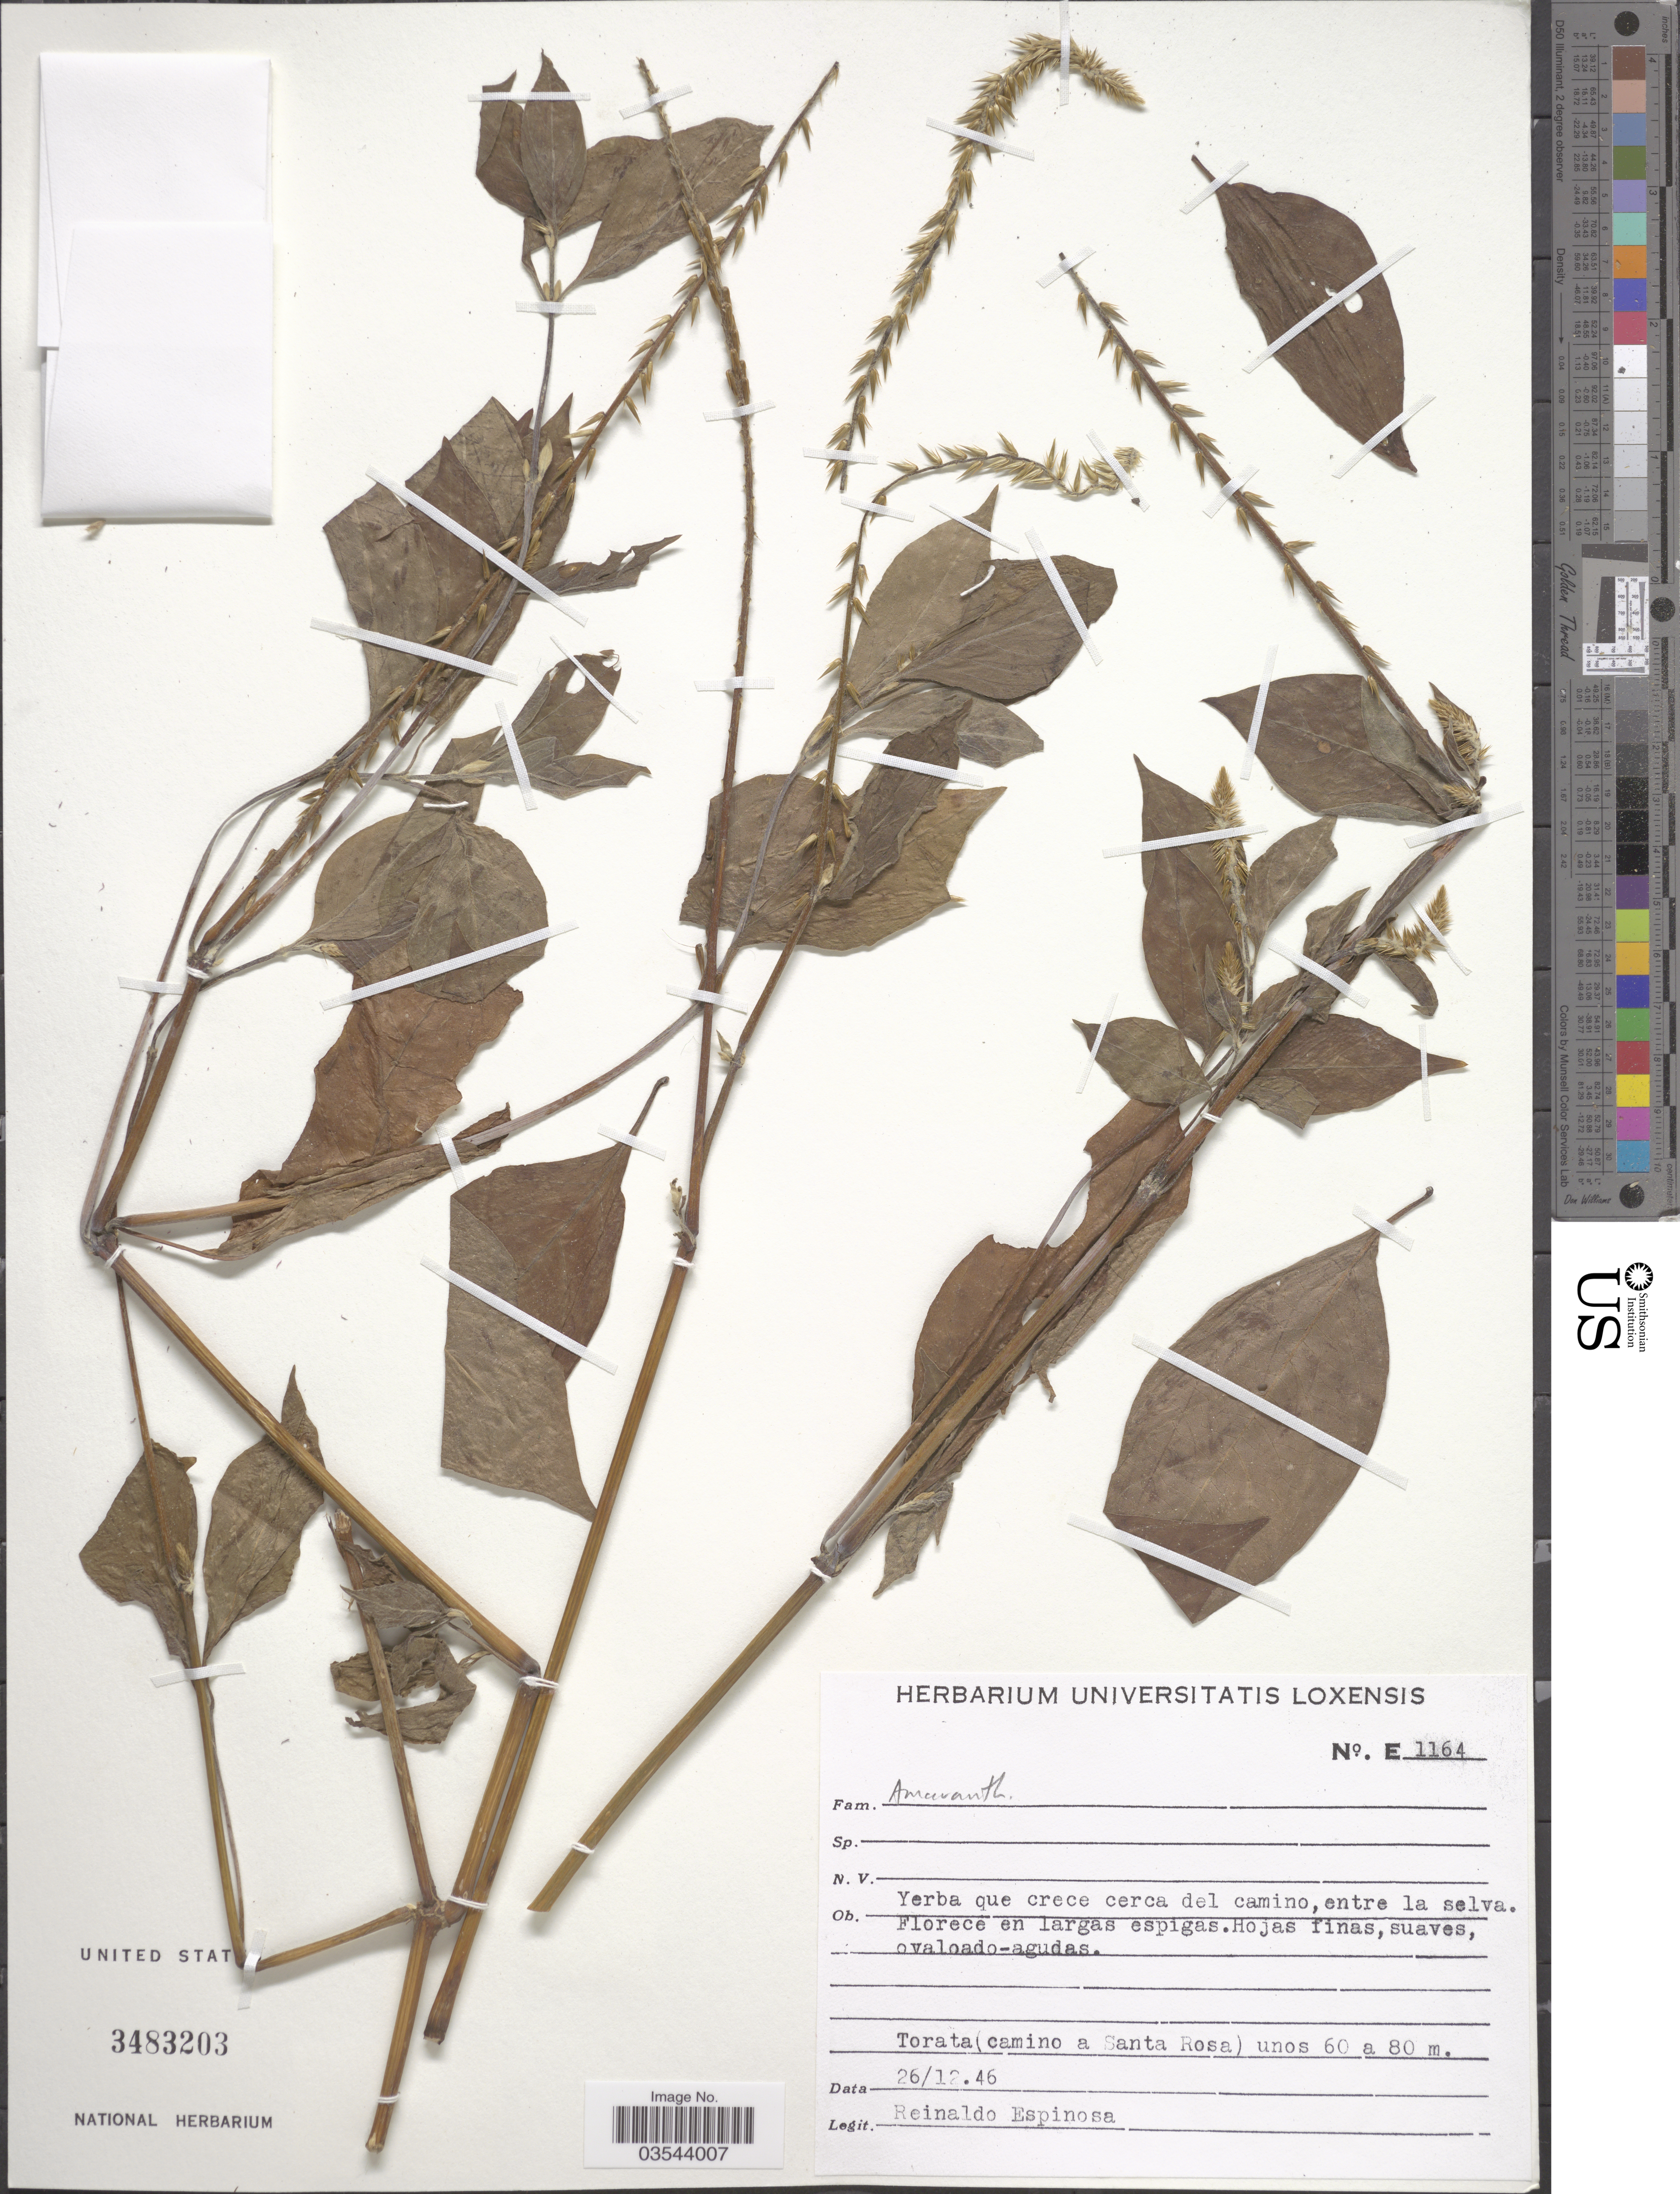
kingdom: Plantae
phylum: Tracheophyta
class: Magnoliopsida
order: Caryophyllales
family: Amaranthaceae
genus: Achyranthes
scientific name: Achyranthes aspera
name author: L.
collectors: R. Espinosa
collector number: E1164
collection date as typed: Transcribed d/m/y: 26/12/46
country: Ecuador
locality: Torata (camino a Santa Rosa) unos 60 a 80 m.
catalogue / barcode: US 3483203